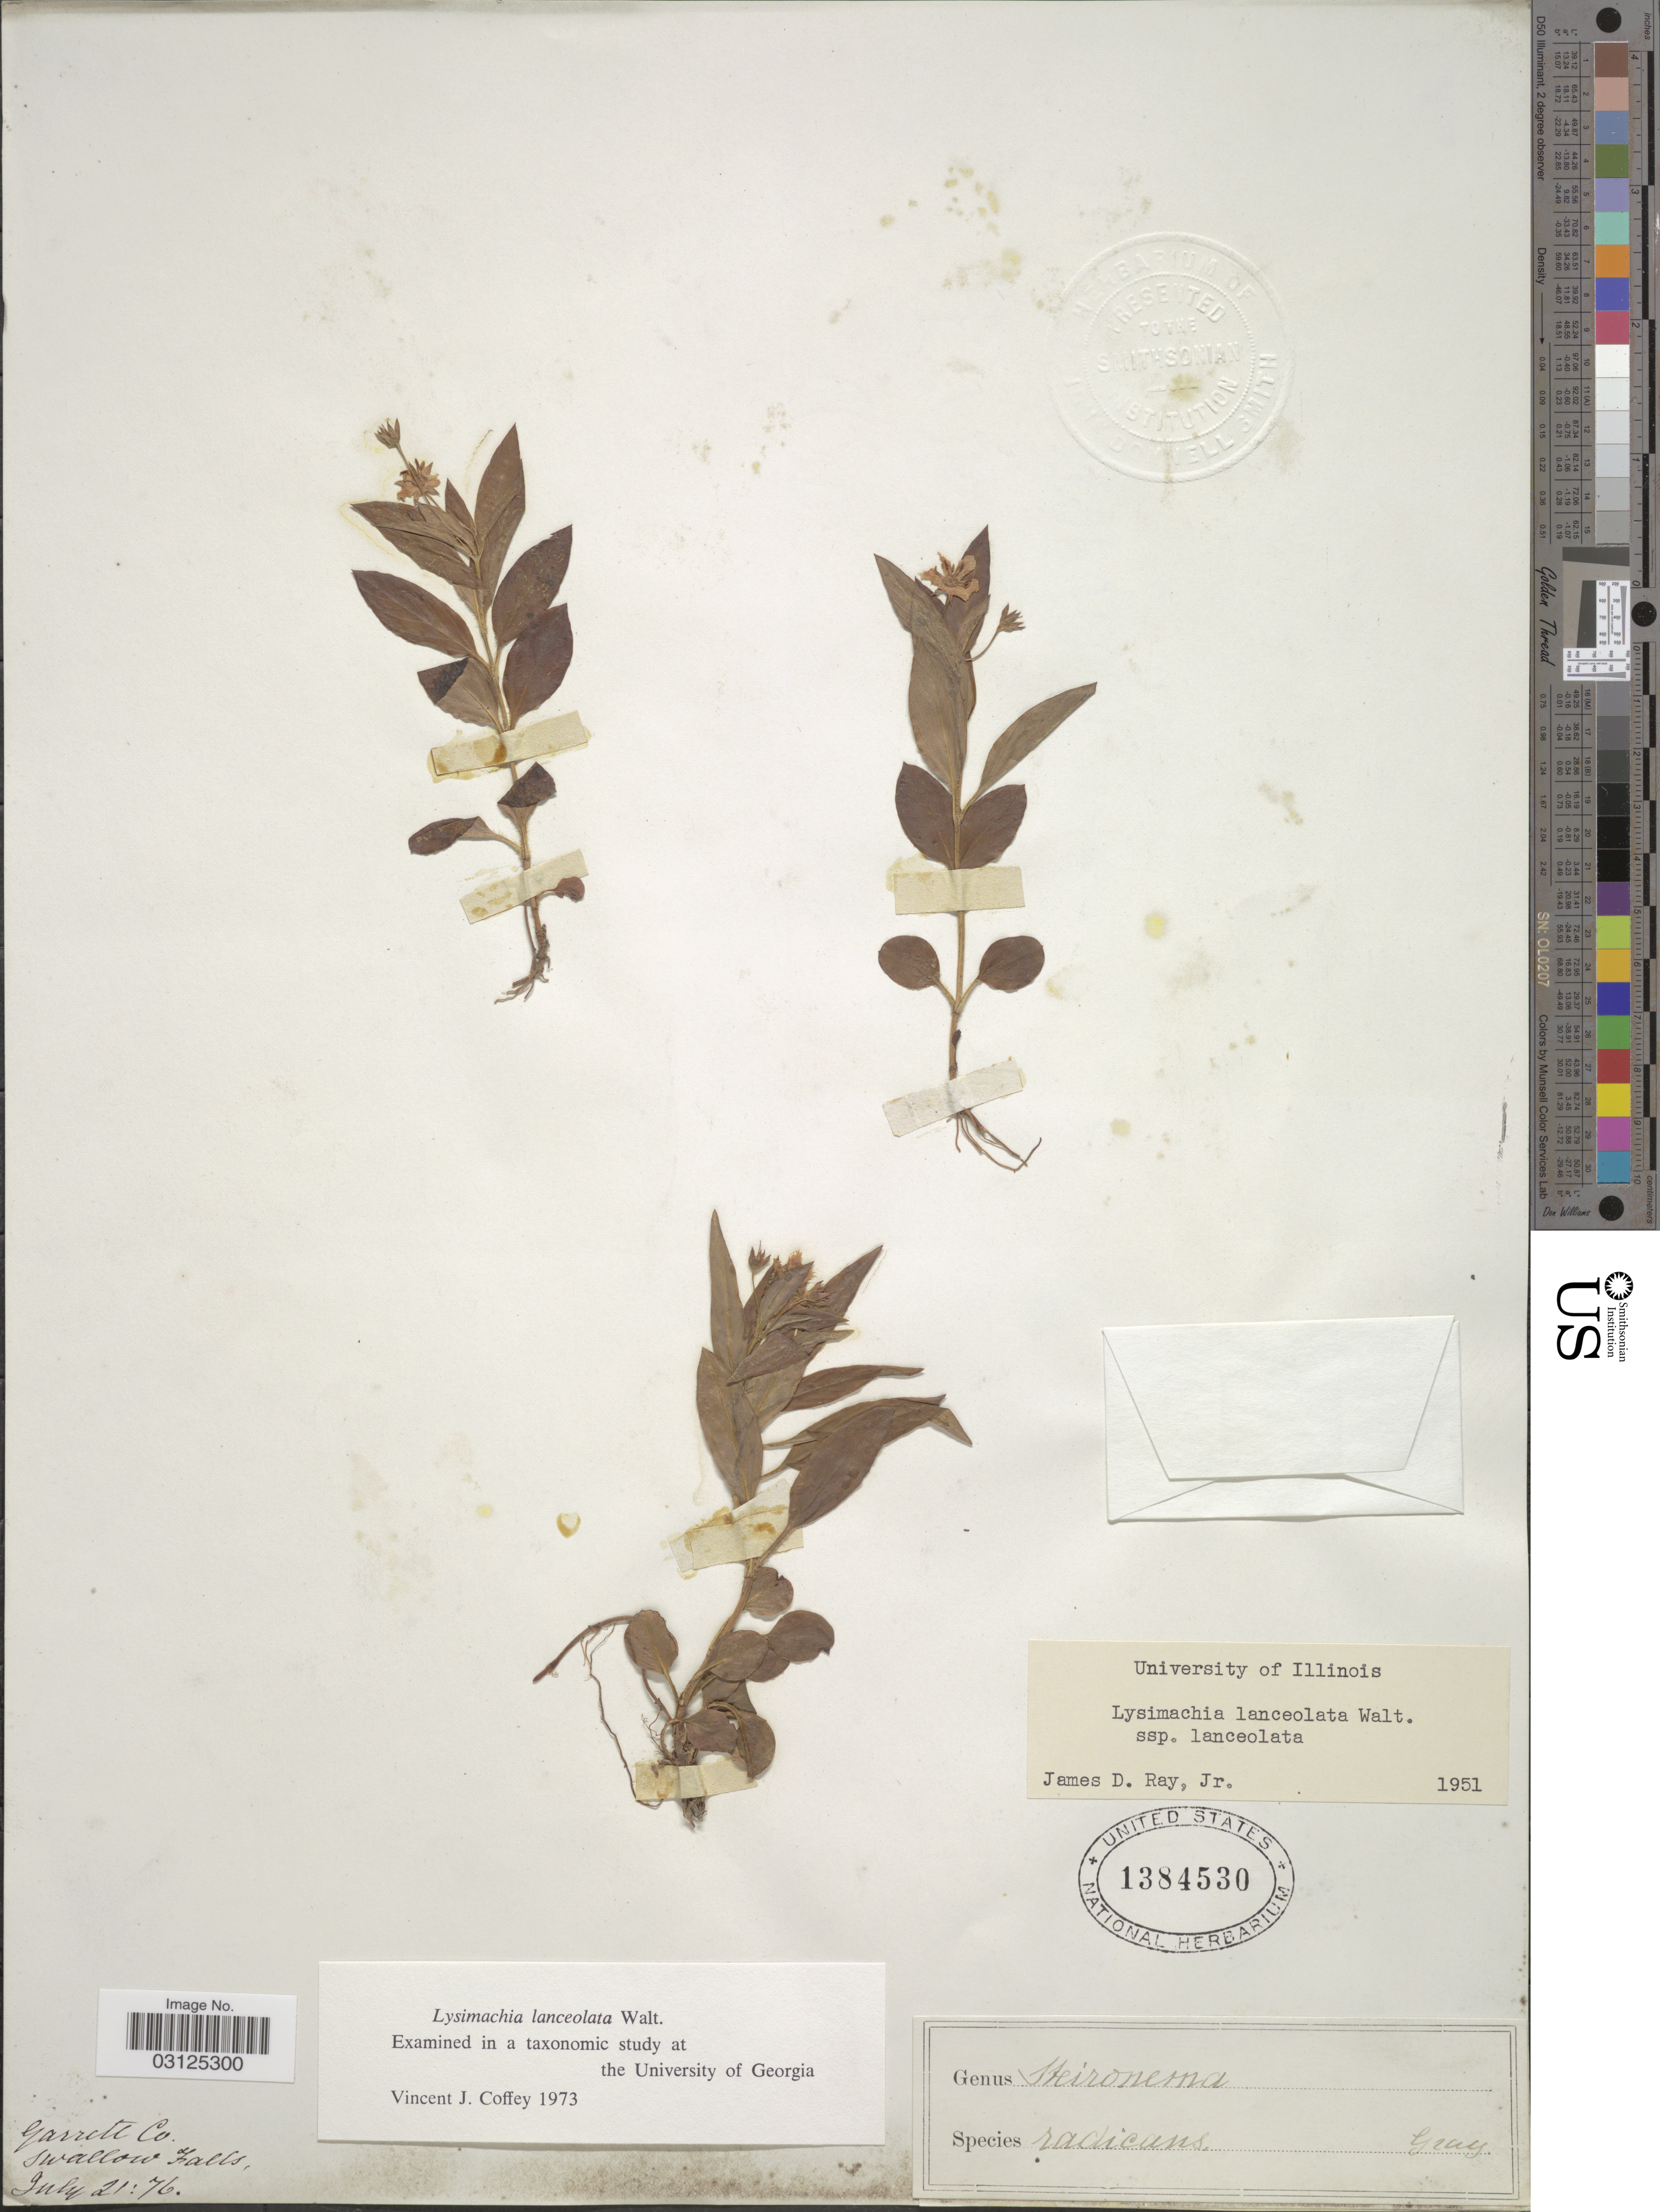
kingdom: Plantae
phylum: Tracheophyta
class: Magnoliopsida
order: Ericales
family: Primulaceae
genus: Steironema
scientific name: Steironema lanceolatum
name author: (Walter) A. Gray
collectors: J. Donnell Smith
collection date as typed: Transcribed d/m/y: 21/7/76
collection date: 1876-07-21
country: United States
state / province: Maryland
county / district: Garrett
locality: Garrett Co. Swallow Falls.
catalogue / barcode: US 1384530